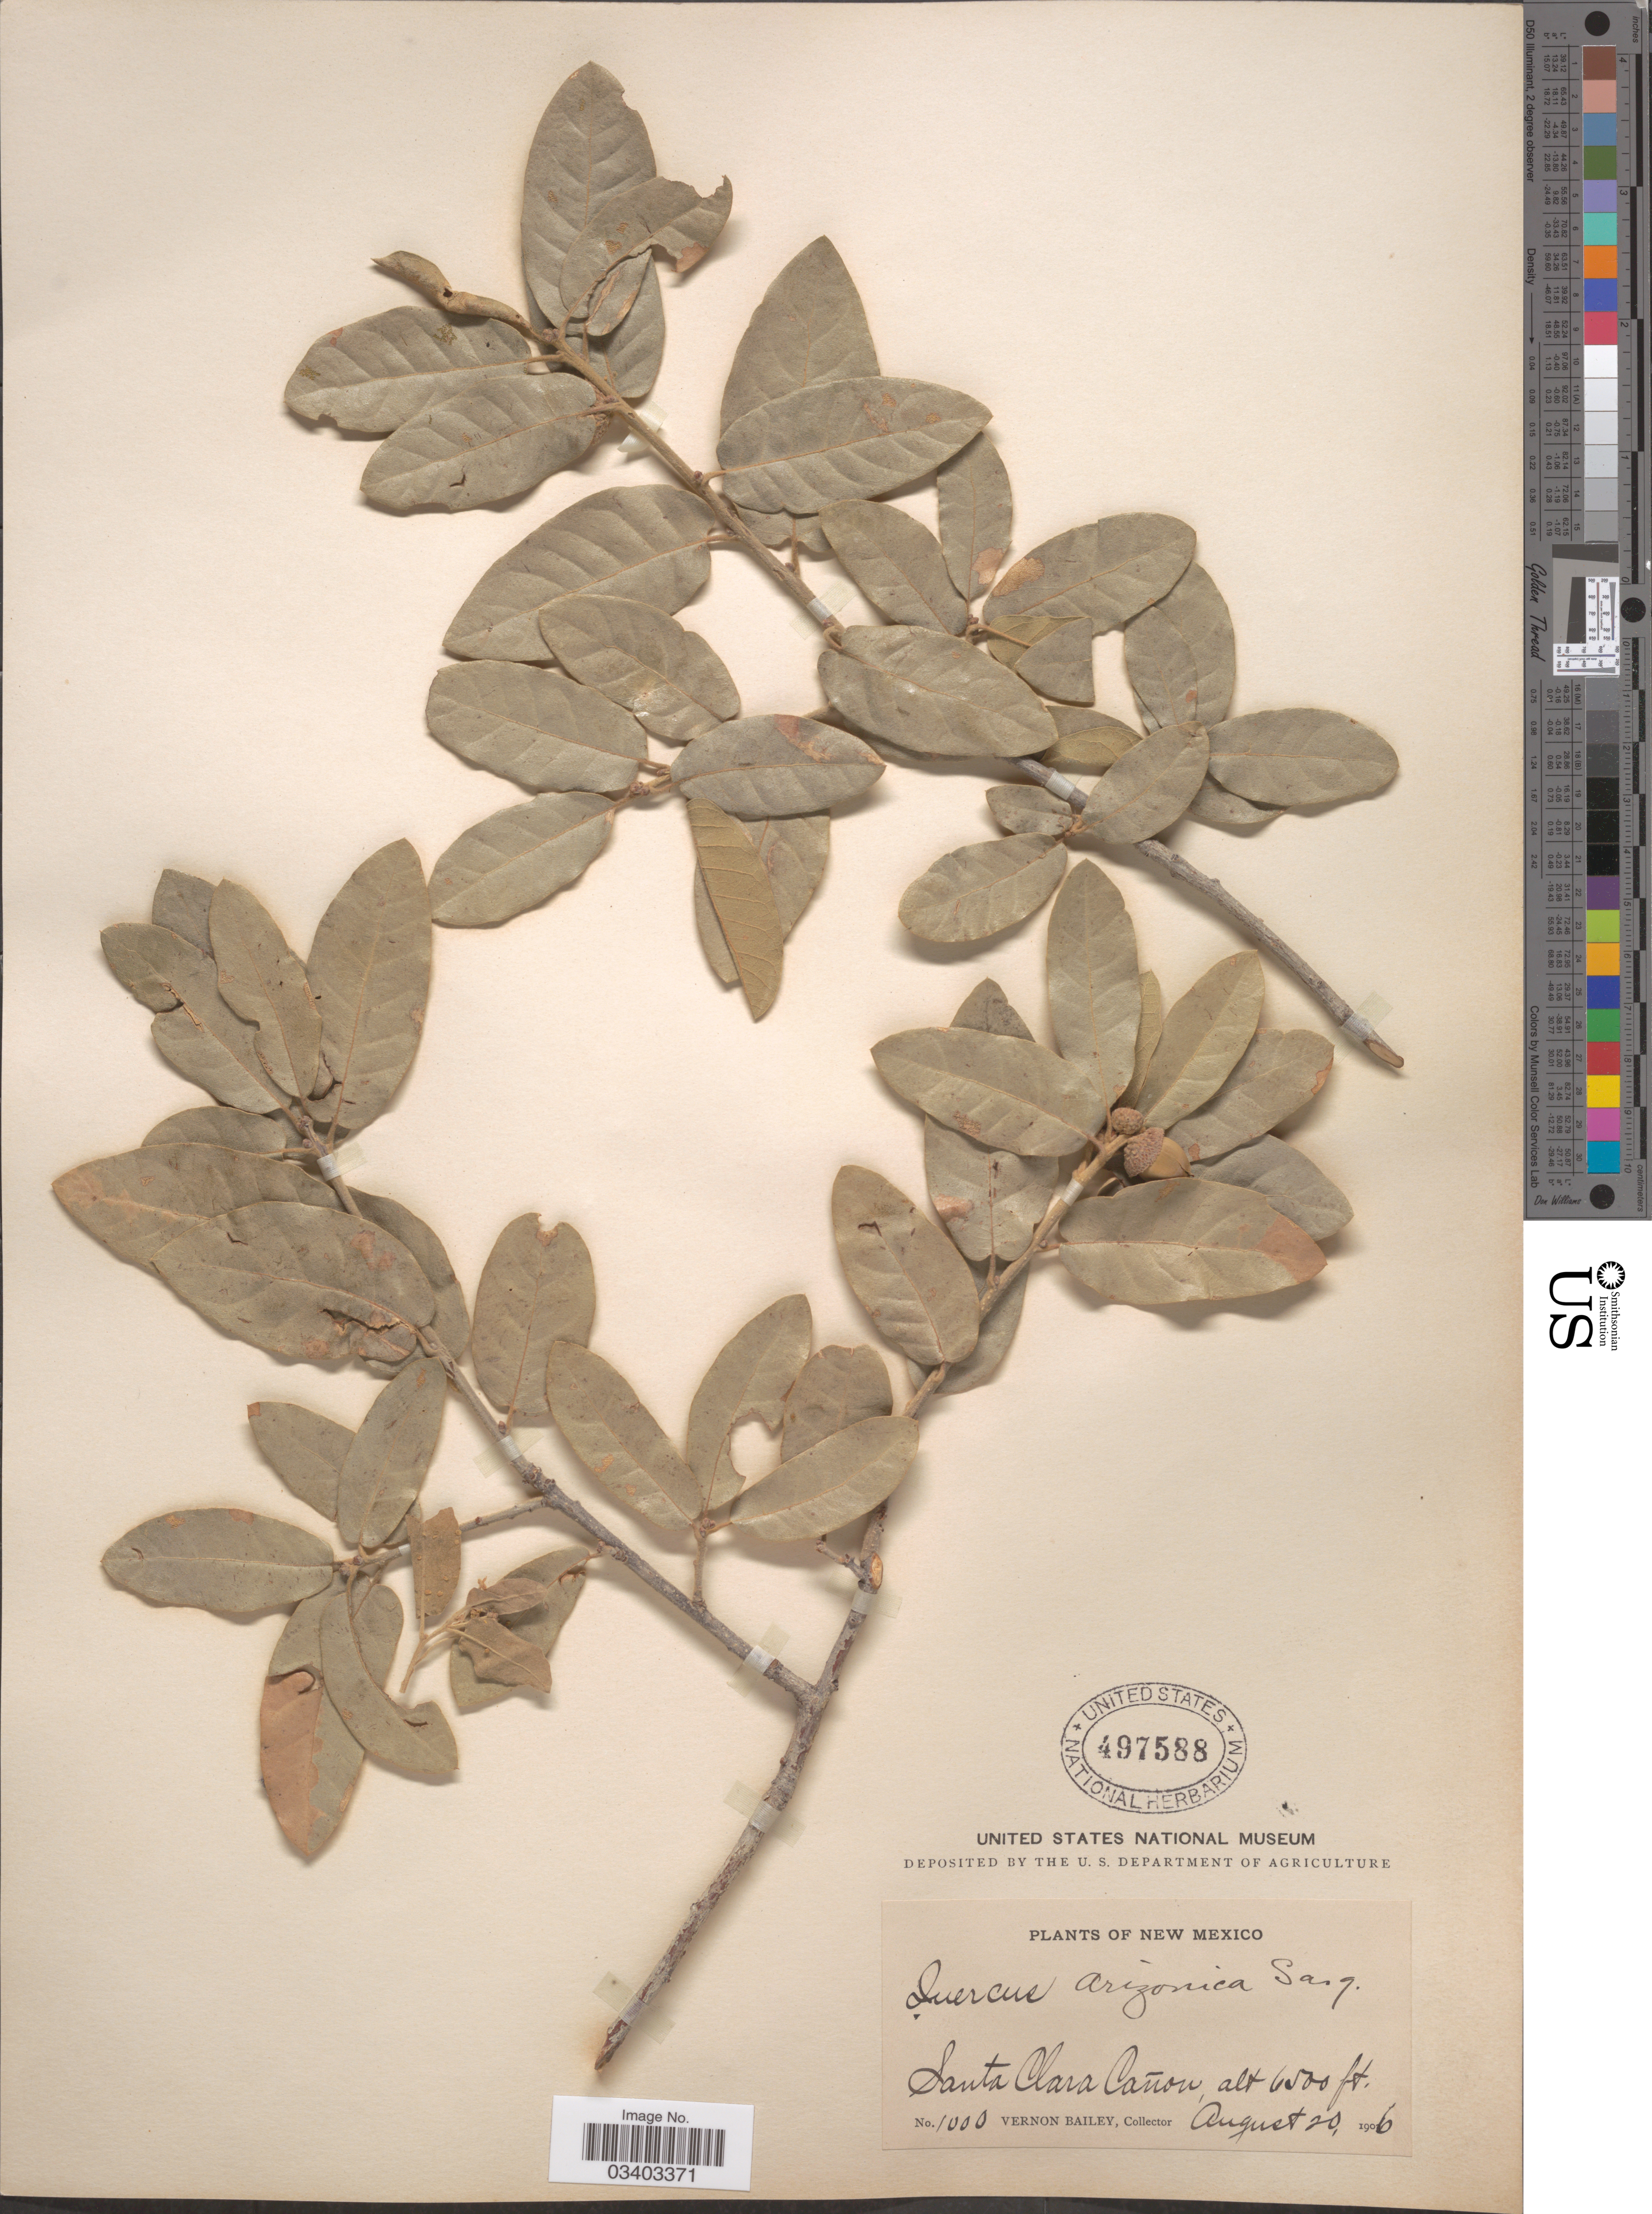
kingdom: Plantae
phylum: Tracheophyta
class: Magnoliopsida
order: Fagales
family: Fagaceae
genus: Quercus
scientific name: Quercus arizonica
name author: Sarg.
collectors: V. O. Bailey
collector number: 1000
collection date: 1906-08-20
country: United States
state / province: New Mexico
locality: Santa Clara Cañon.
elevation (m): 1981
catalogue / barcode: US 497588